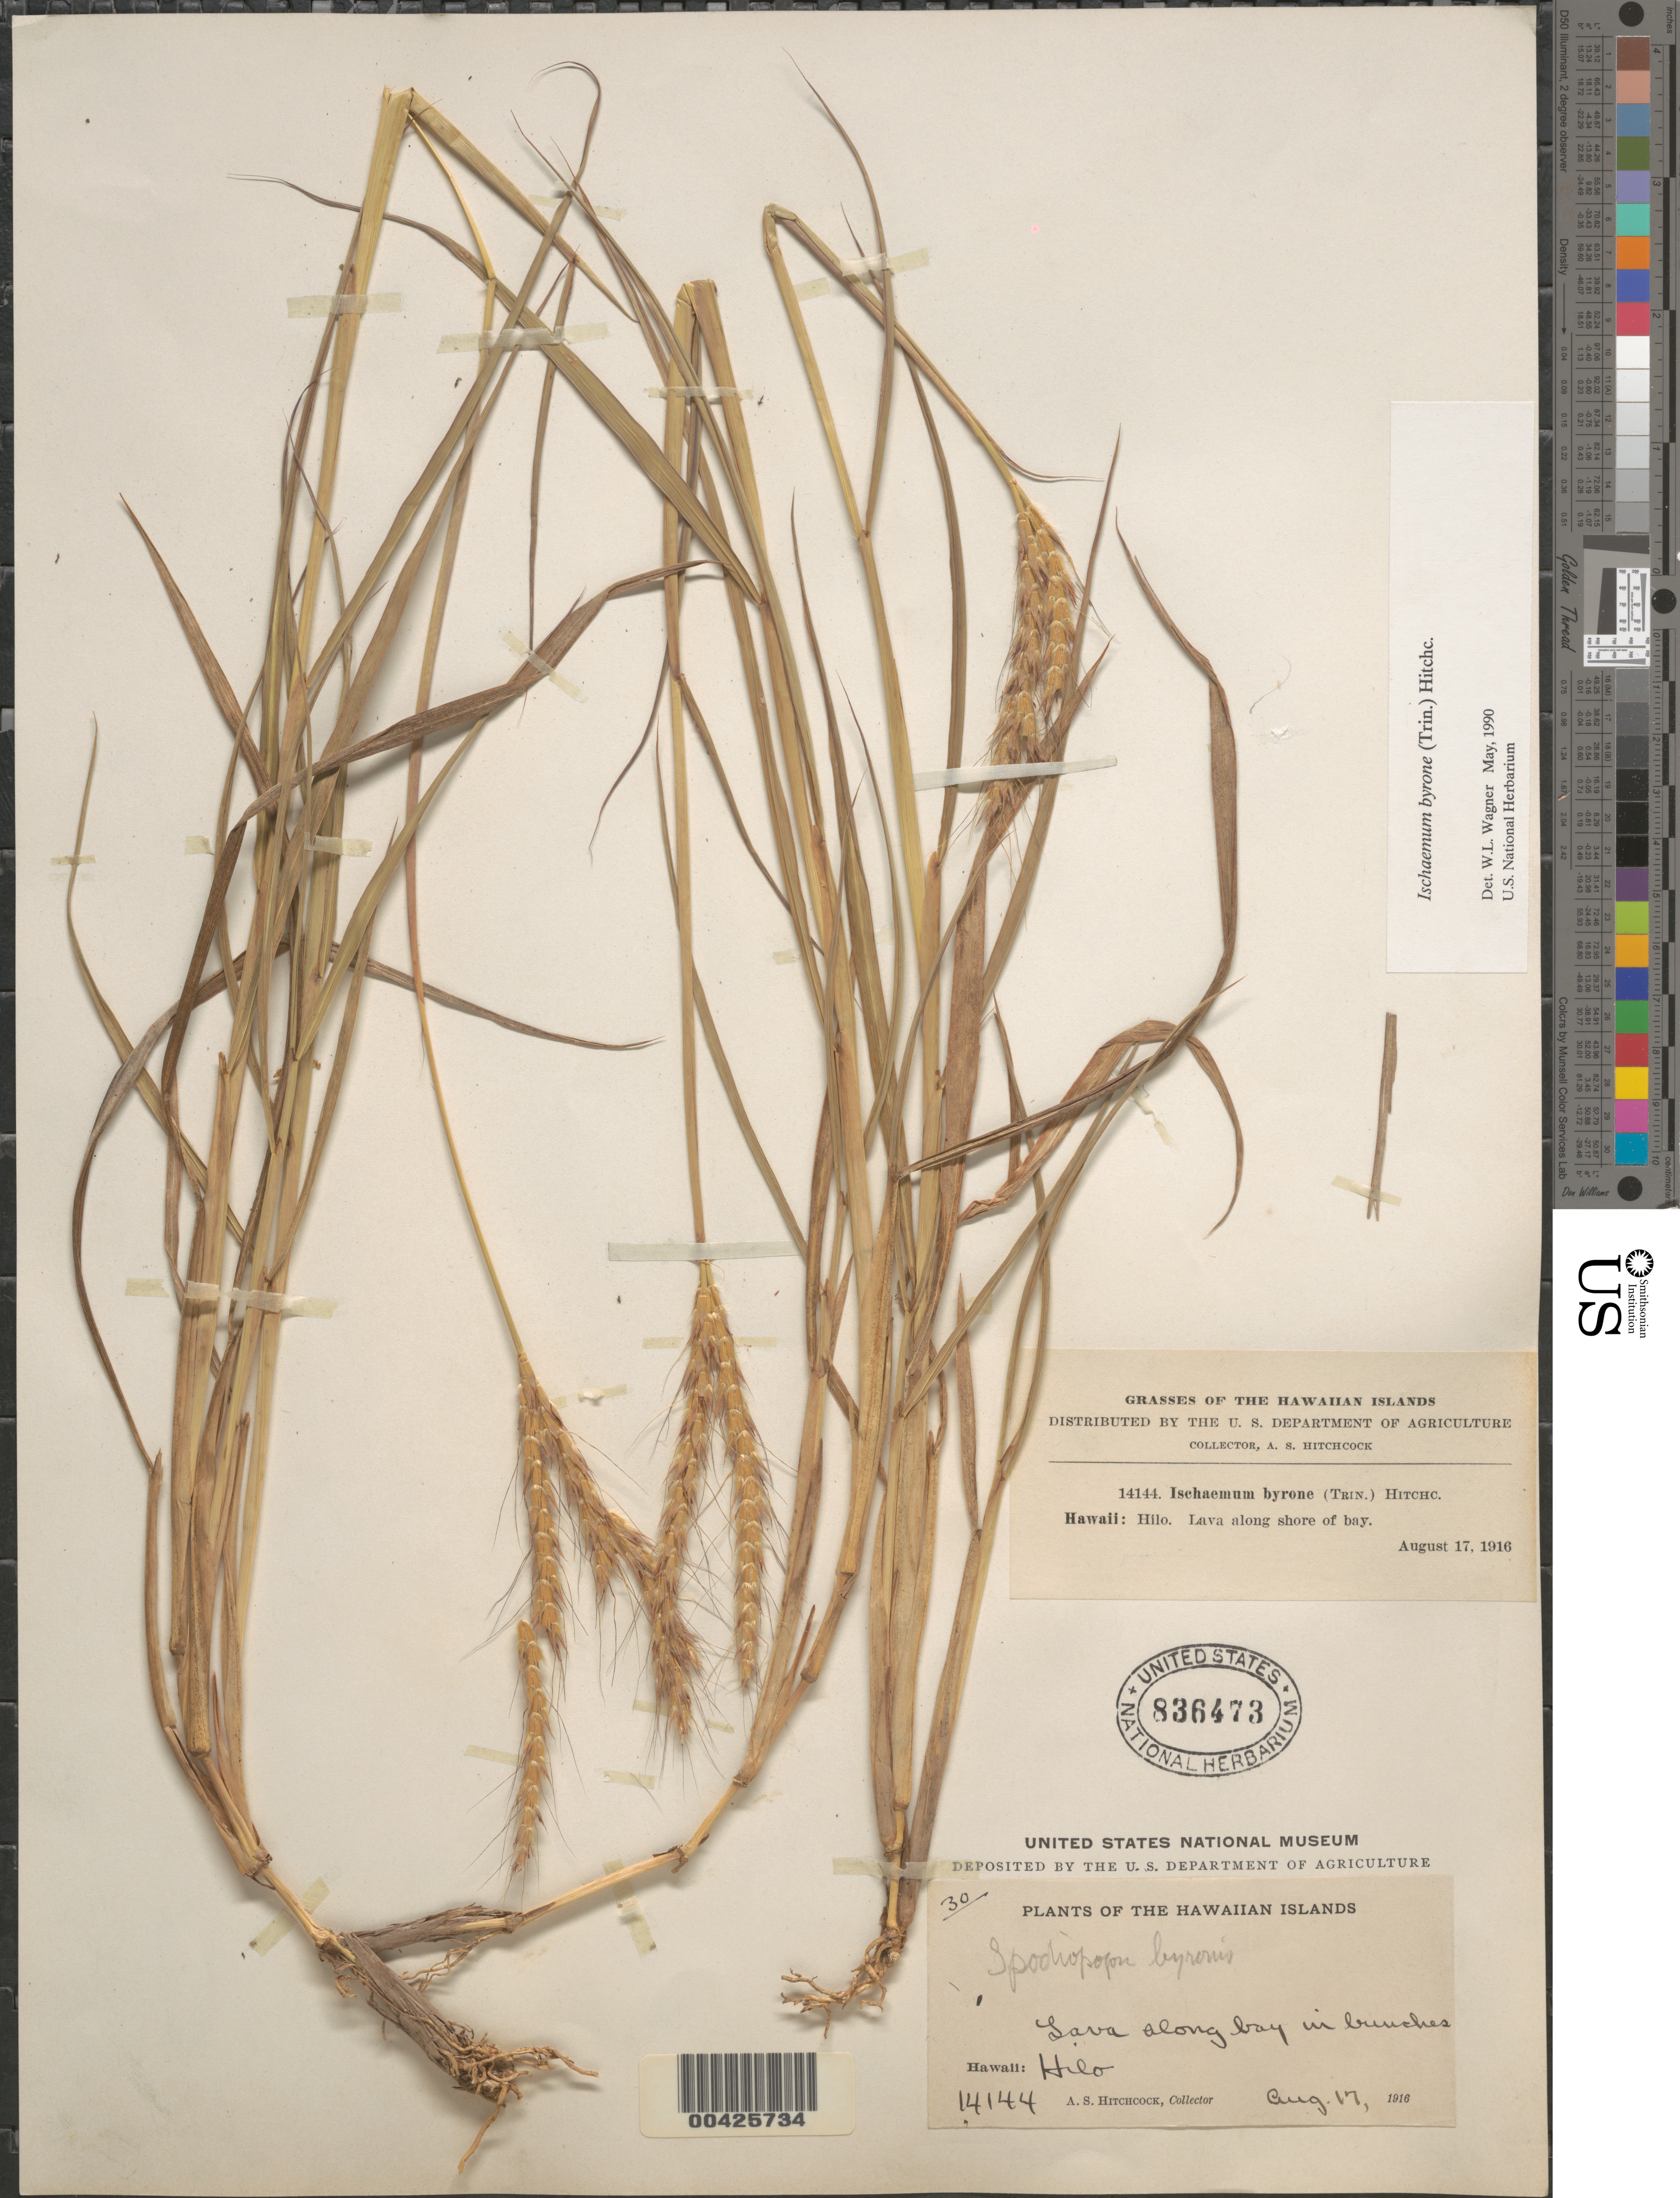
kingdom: Plantae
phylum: Tracheophyta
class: Liliopsida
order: Poales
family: Poaceae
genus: Ischaemum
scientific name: Ischaemum byrone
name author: (Trin.) Hitchc.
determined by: Wagner, W. L., (BOT), Smithsonian Institution - National Museum of Natural History (UNITED STATES)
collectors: A. S. Hitchcock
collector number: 14144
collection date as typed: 17 Aug 1916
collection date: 1916-08-17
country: United States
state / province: Hawaii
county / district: Hawaii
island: Hawaii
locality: Hilo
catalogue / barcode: US 836473